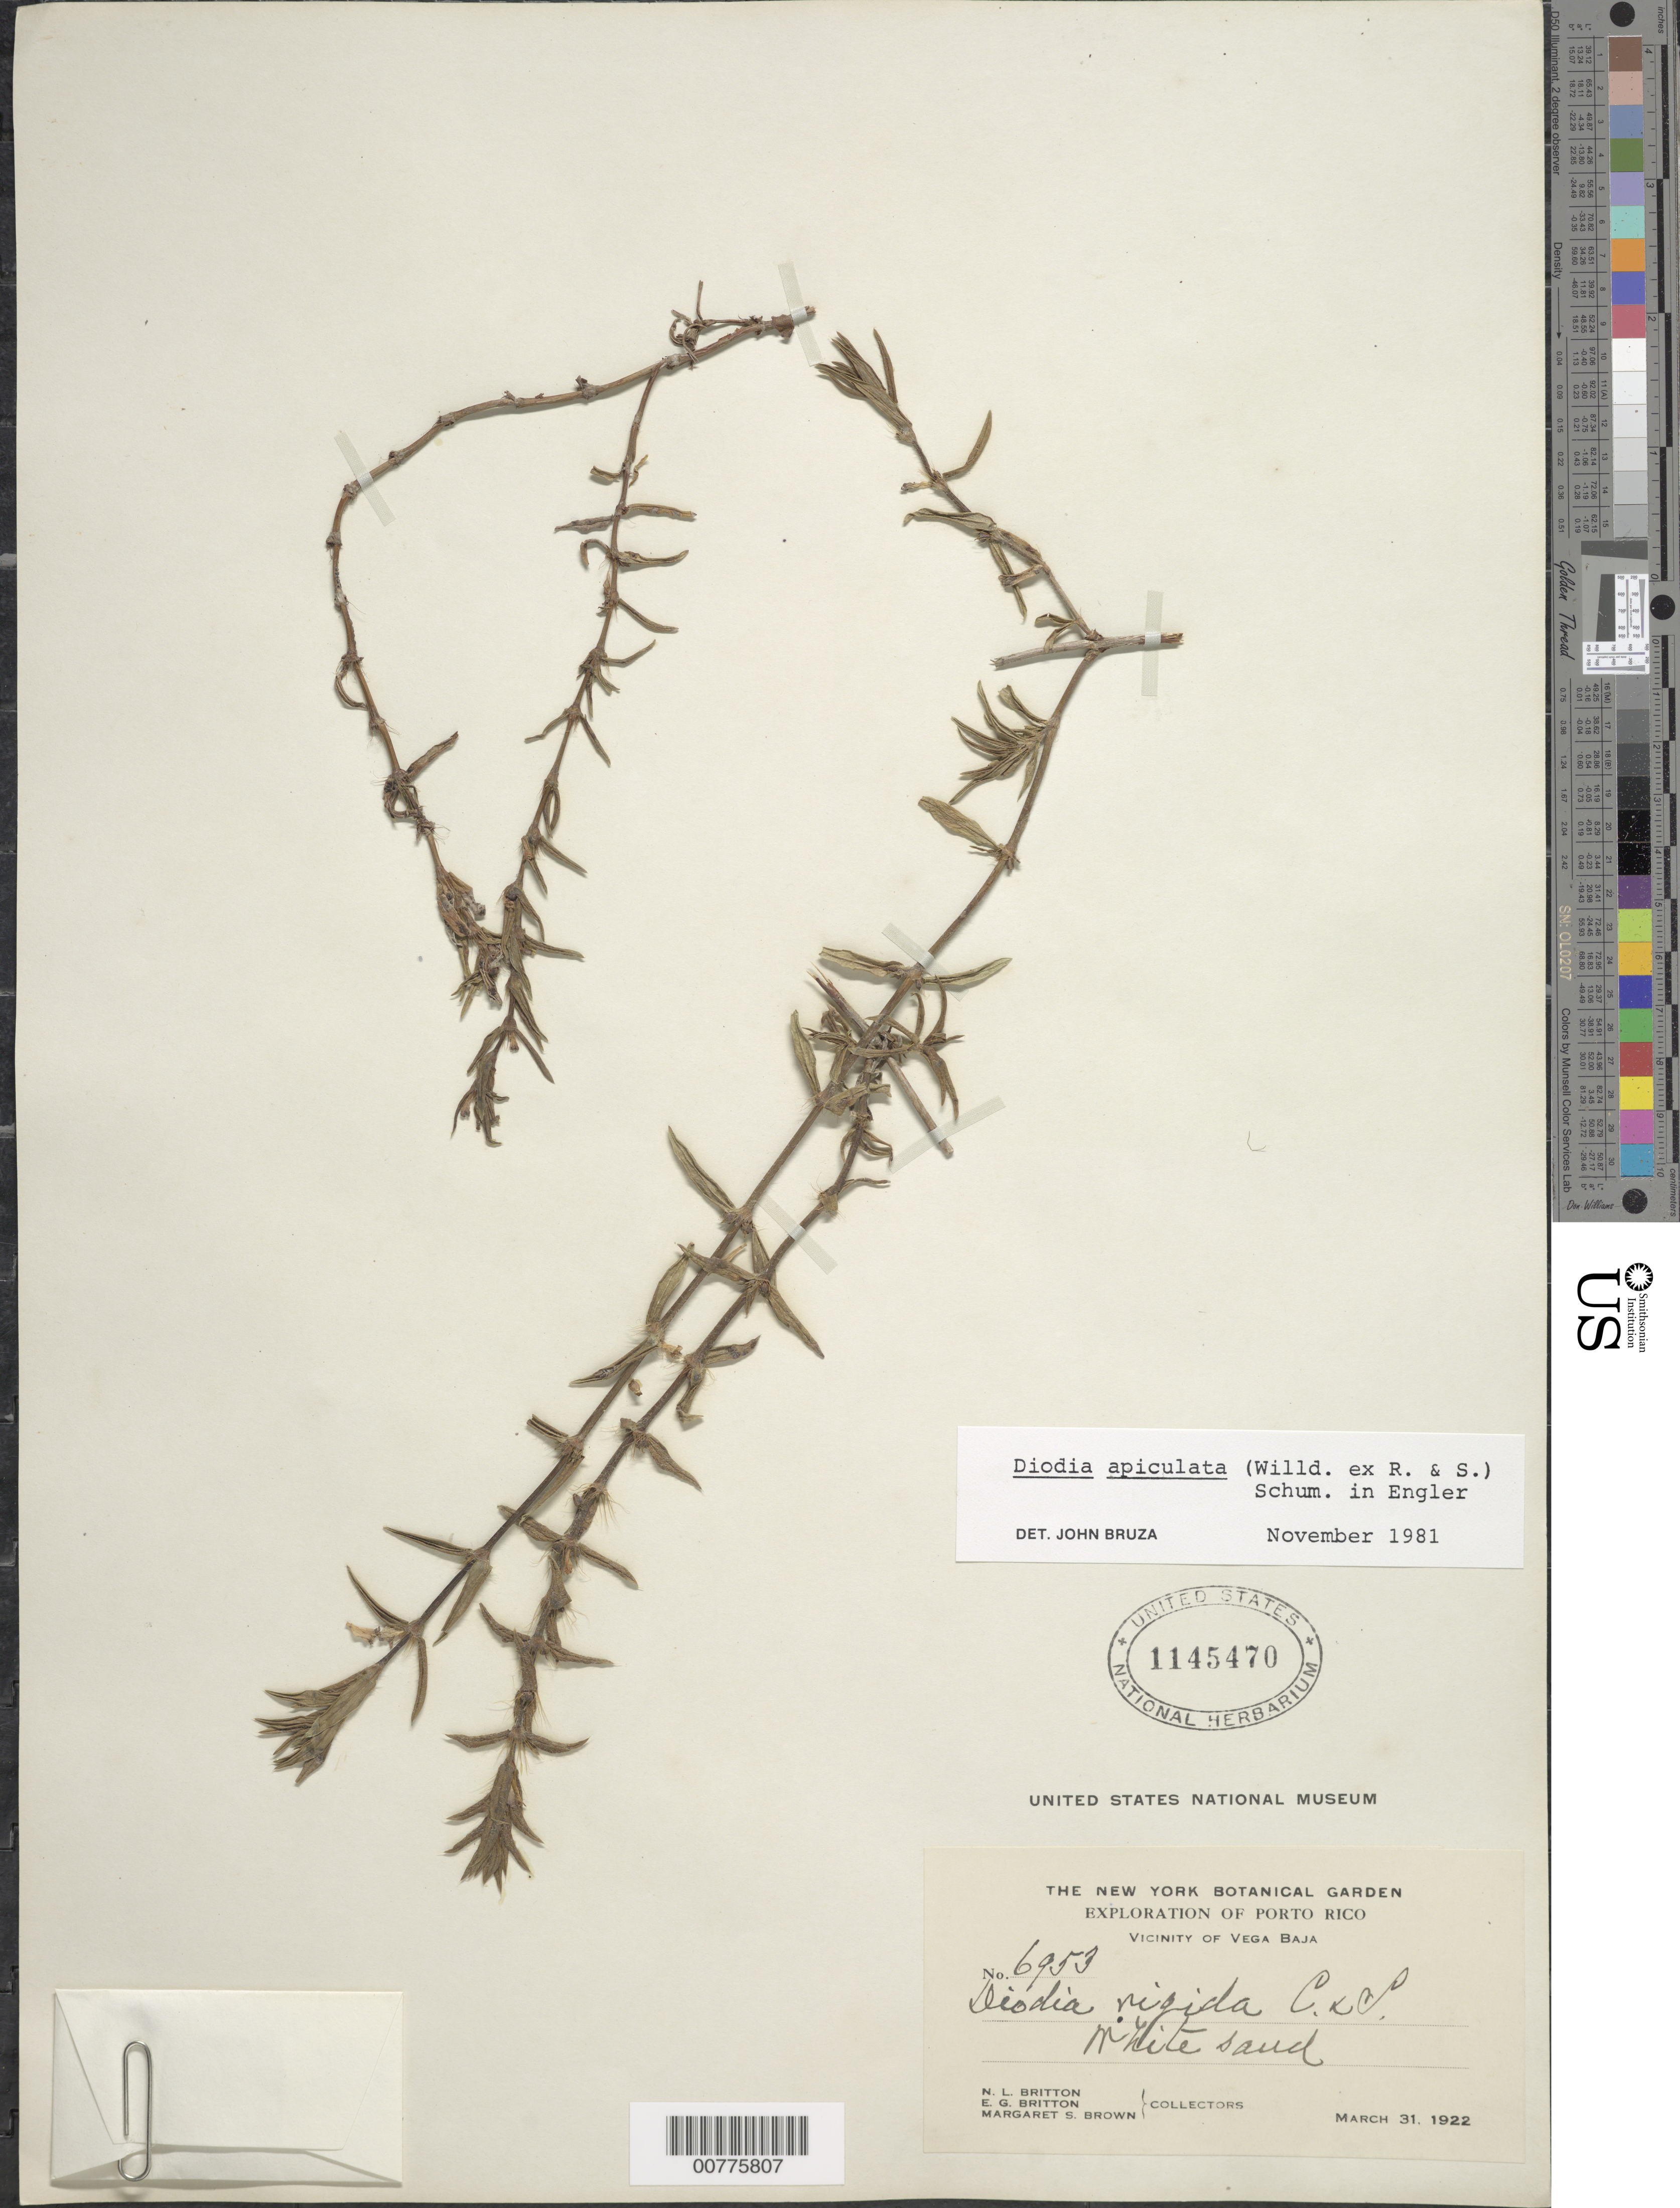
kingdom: Plantae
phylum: Tracheophyta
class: Magnoliopsida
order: Gentianales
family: Rubiaceae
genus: Diodella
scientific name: Diodella apiculata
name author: (Willd. ex Roem. & Schult.) Bacigalupo & E.L. Cabral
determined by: Bruza, J.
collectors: N. Britton, E. G. Britton & M. Brown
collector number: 6953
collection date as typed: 31 Mar 1922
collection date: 1922-03-31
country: Puerto Rico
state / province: Vega Baja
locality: Vicinity of Vega Baja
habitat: White sand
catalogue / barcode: US 1145470